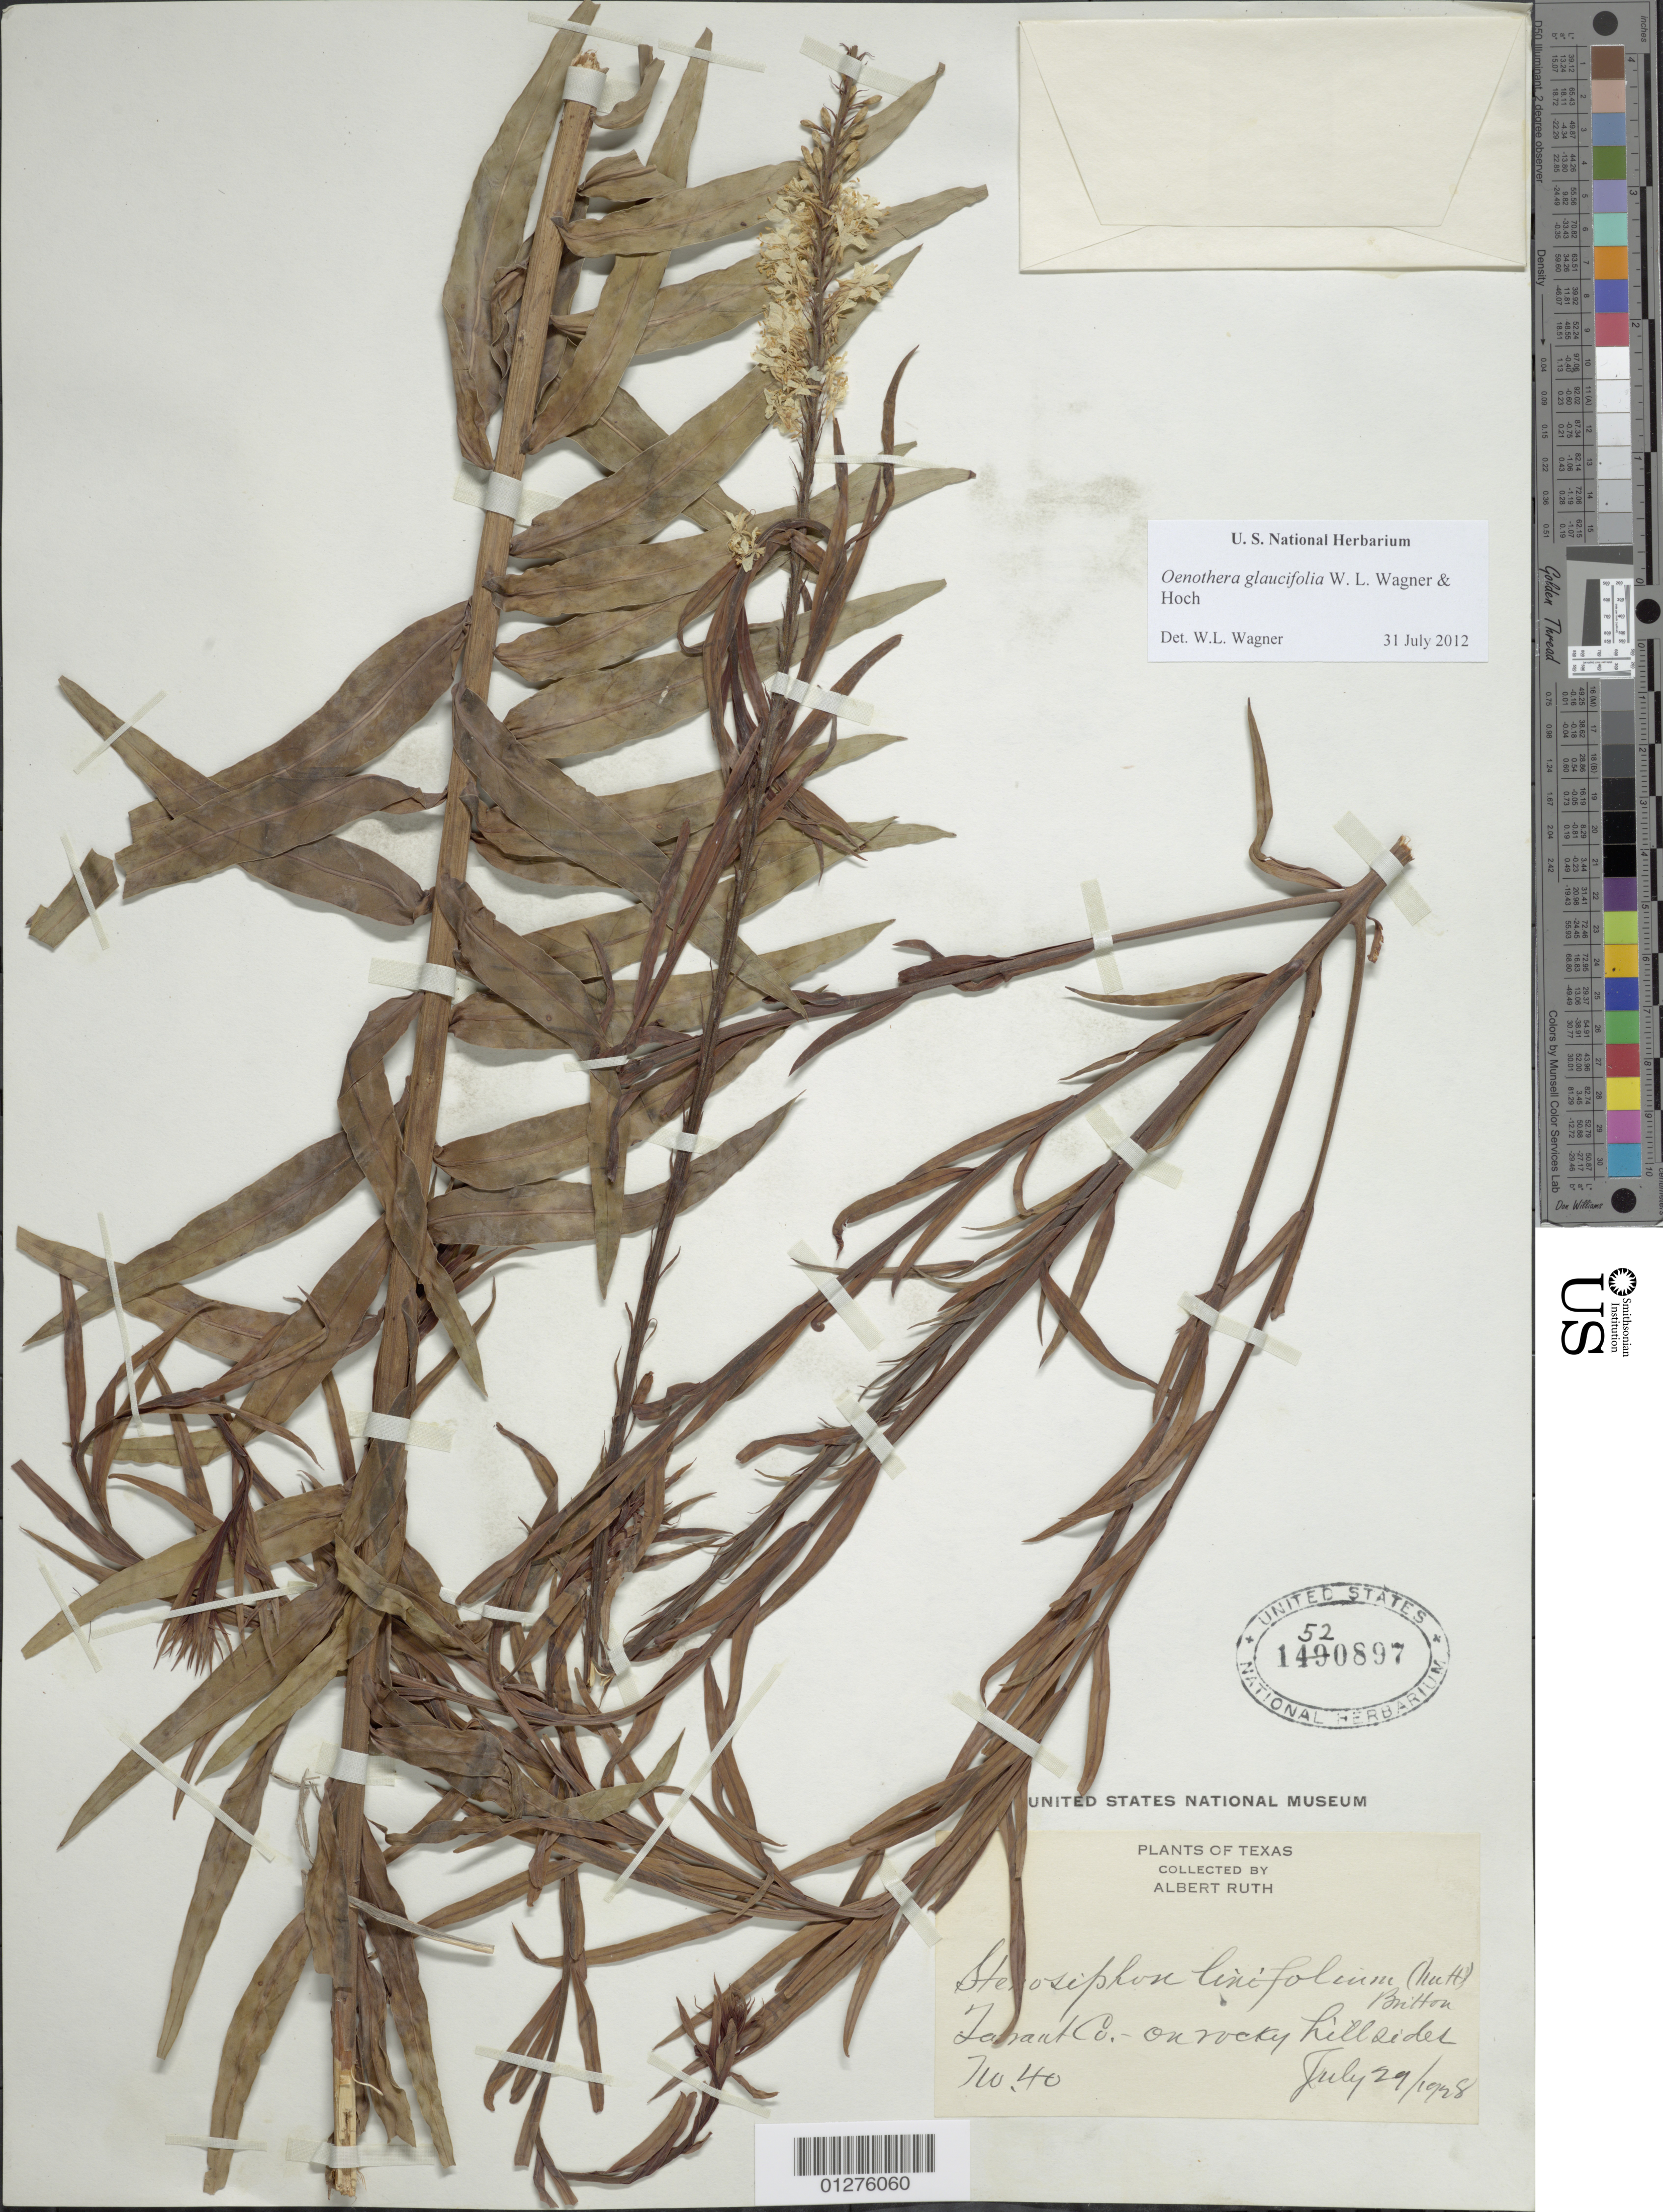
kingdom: Plantae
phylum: Tracheophyta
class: Magnoliopsida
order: Myrtales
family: Onagraceae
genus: Oenothera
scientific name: Oenothera glaucifolia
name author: W.L. Wagner & Hoch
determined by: Wagner, W. L., (BOT), Smithsonian Institution - National Museum of Natural History (UNITED STATES)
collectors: A. Ruth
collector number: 710 40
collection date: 1928-07-29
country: United States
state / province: Texas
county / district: Tarrant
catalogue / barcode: US 1520897